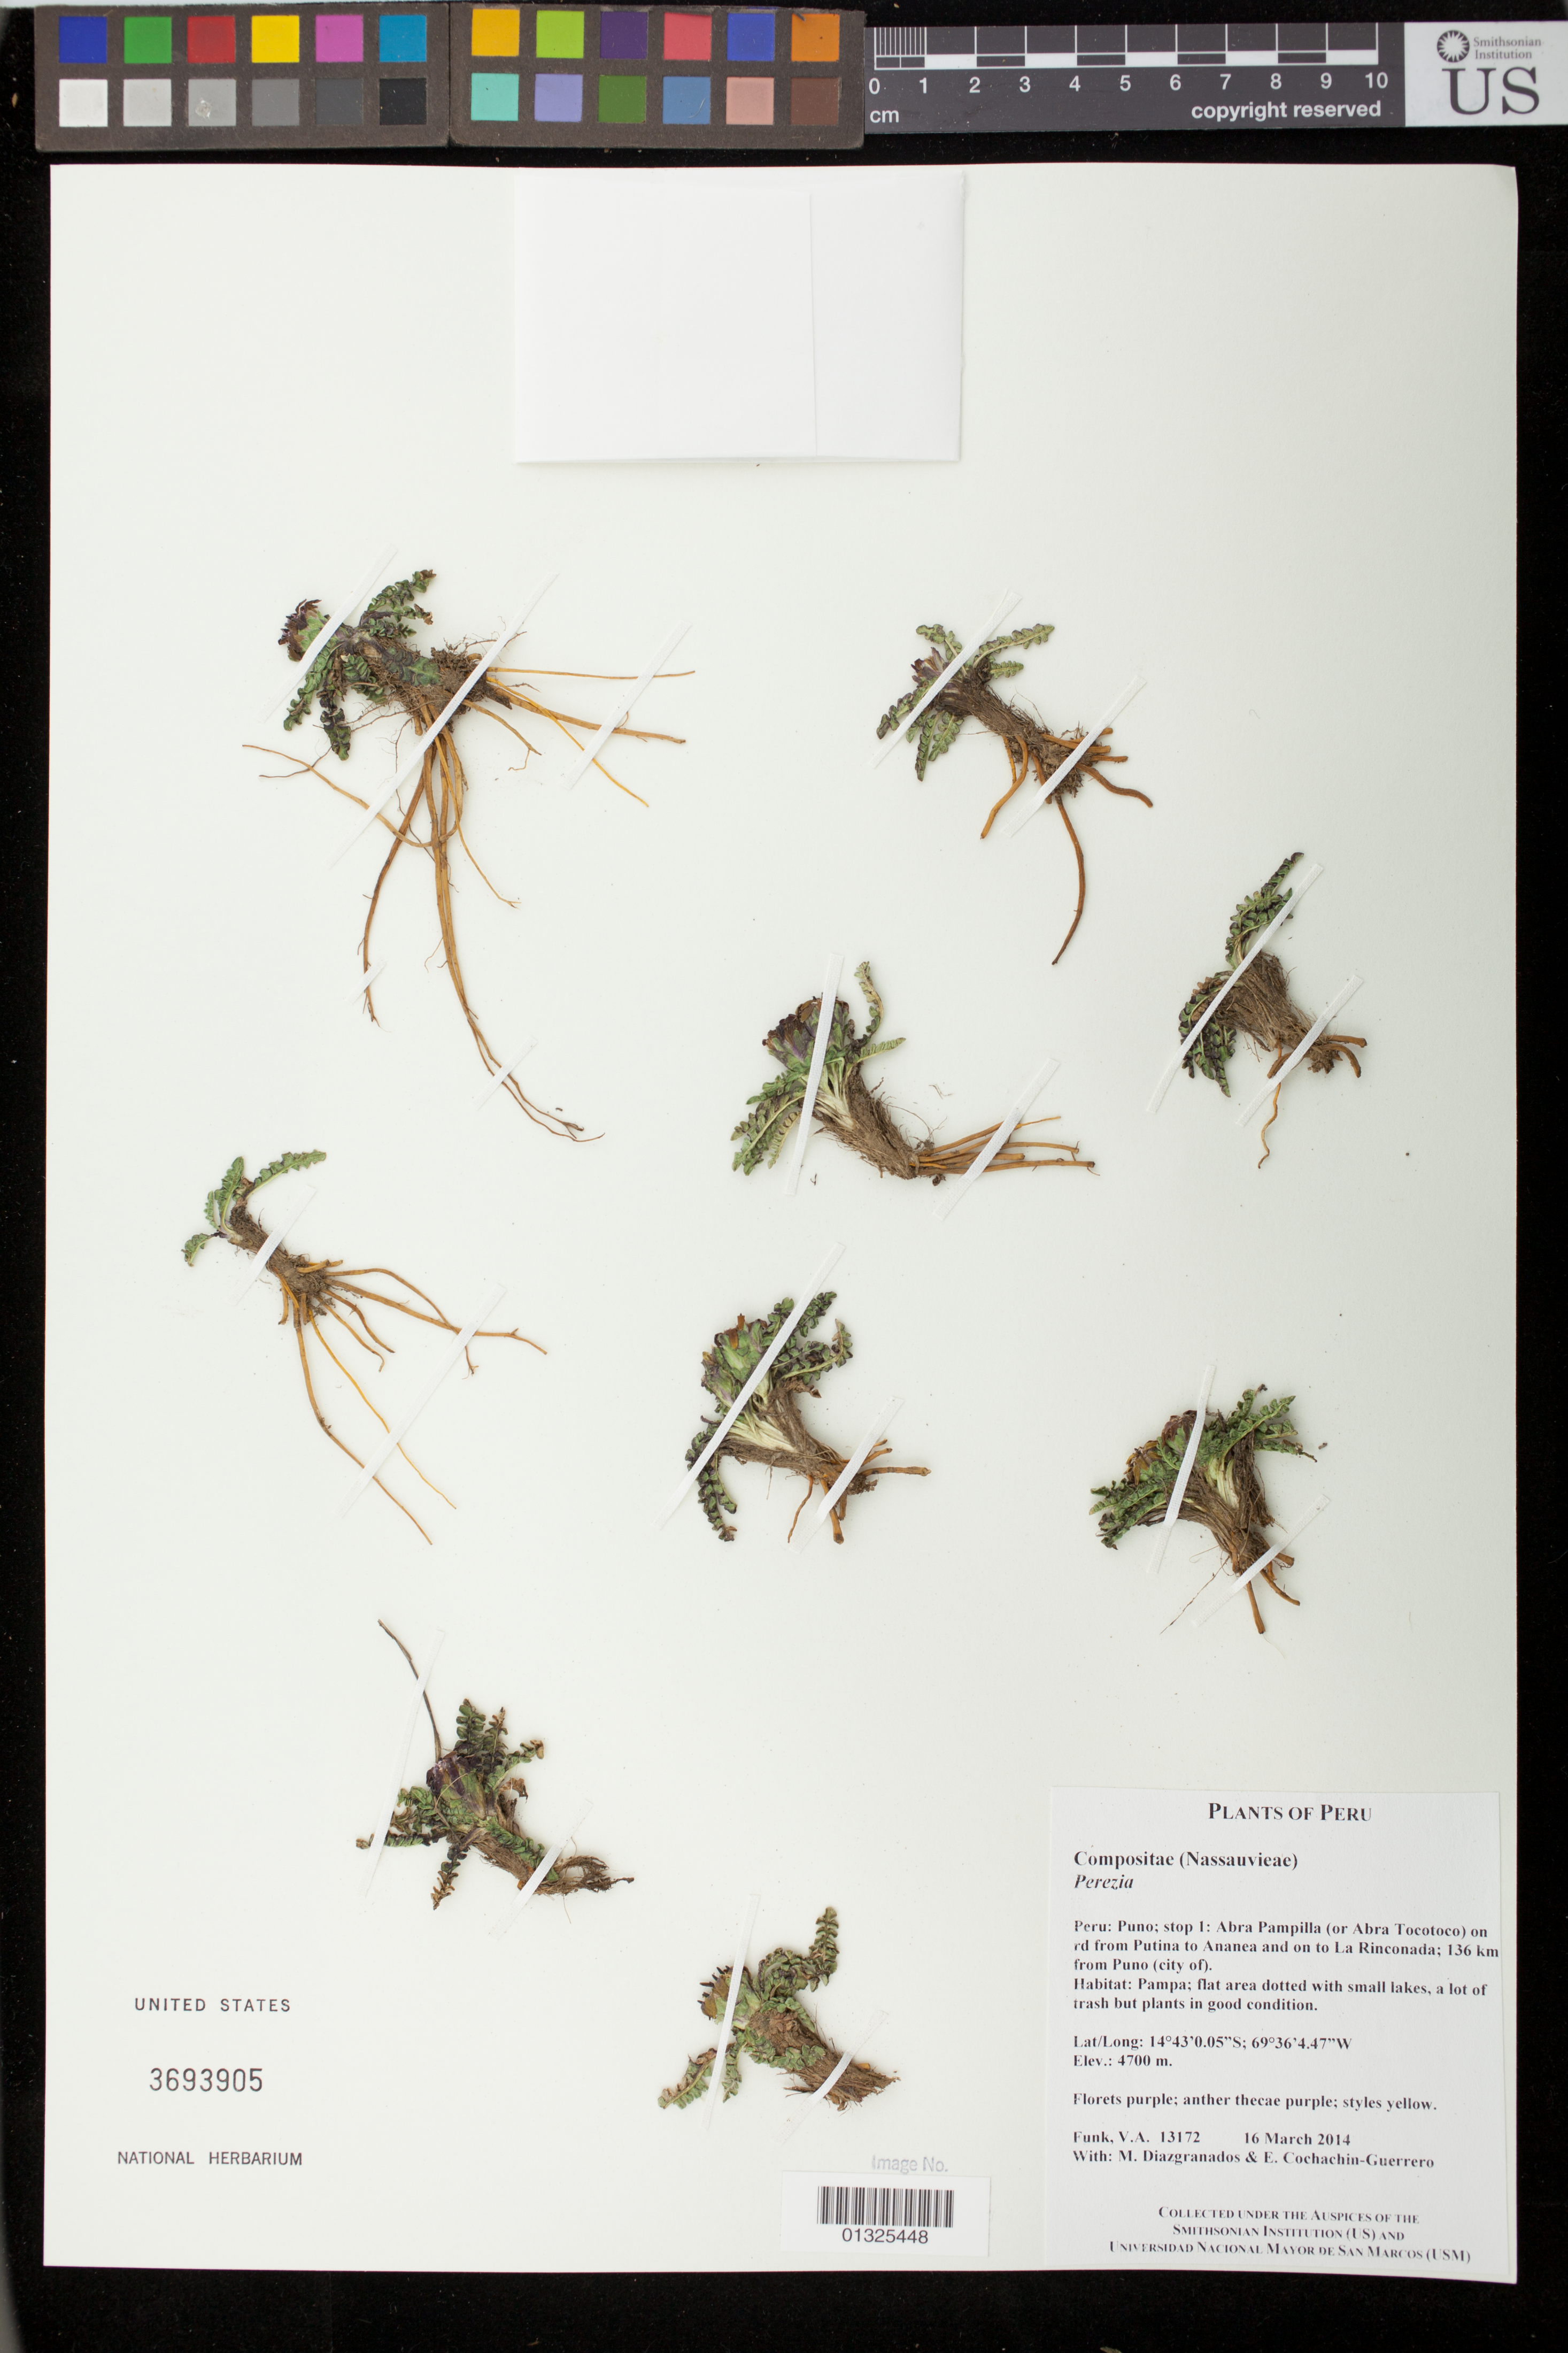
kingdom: Plantae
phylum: Tracheophyta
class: Magnoliopsida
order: Asterales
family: Asteraceae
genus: Perezia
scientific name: Perezia sp.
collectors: M. Diazgranados C. & E. Cochachin Guerrero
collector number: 13172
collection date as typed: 16 March 2014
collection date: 2014-03-16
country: Peru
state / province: Puno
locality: Abra Pampilla (or Abra Tocotoco) on Rd to Putina to Ananea and on to La Rinconada; 136 km from the city of Puno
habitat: Pampa; flat area dotted with small lakes, a lot of trash but plants in good condition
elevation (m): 4700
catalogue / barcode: US 3693905